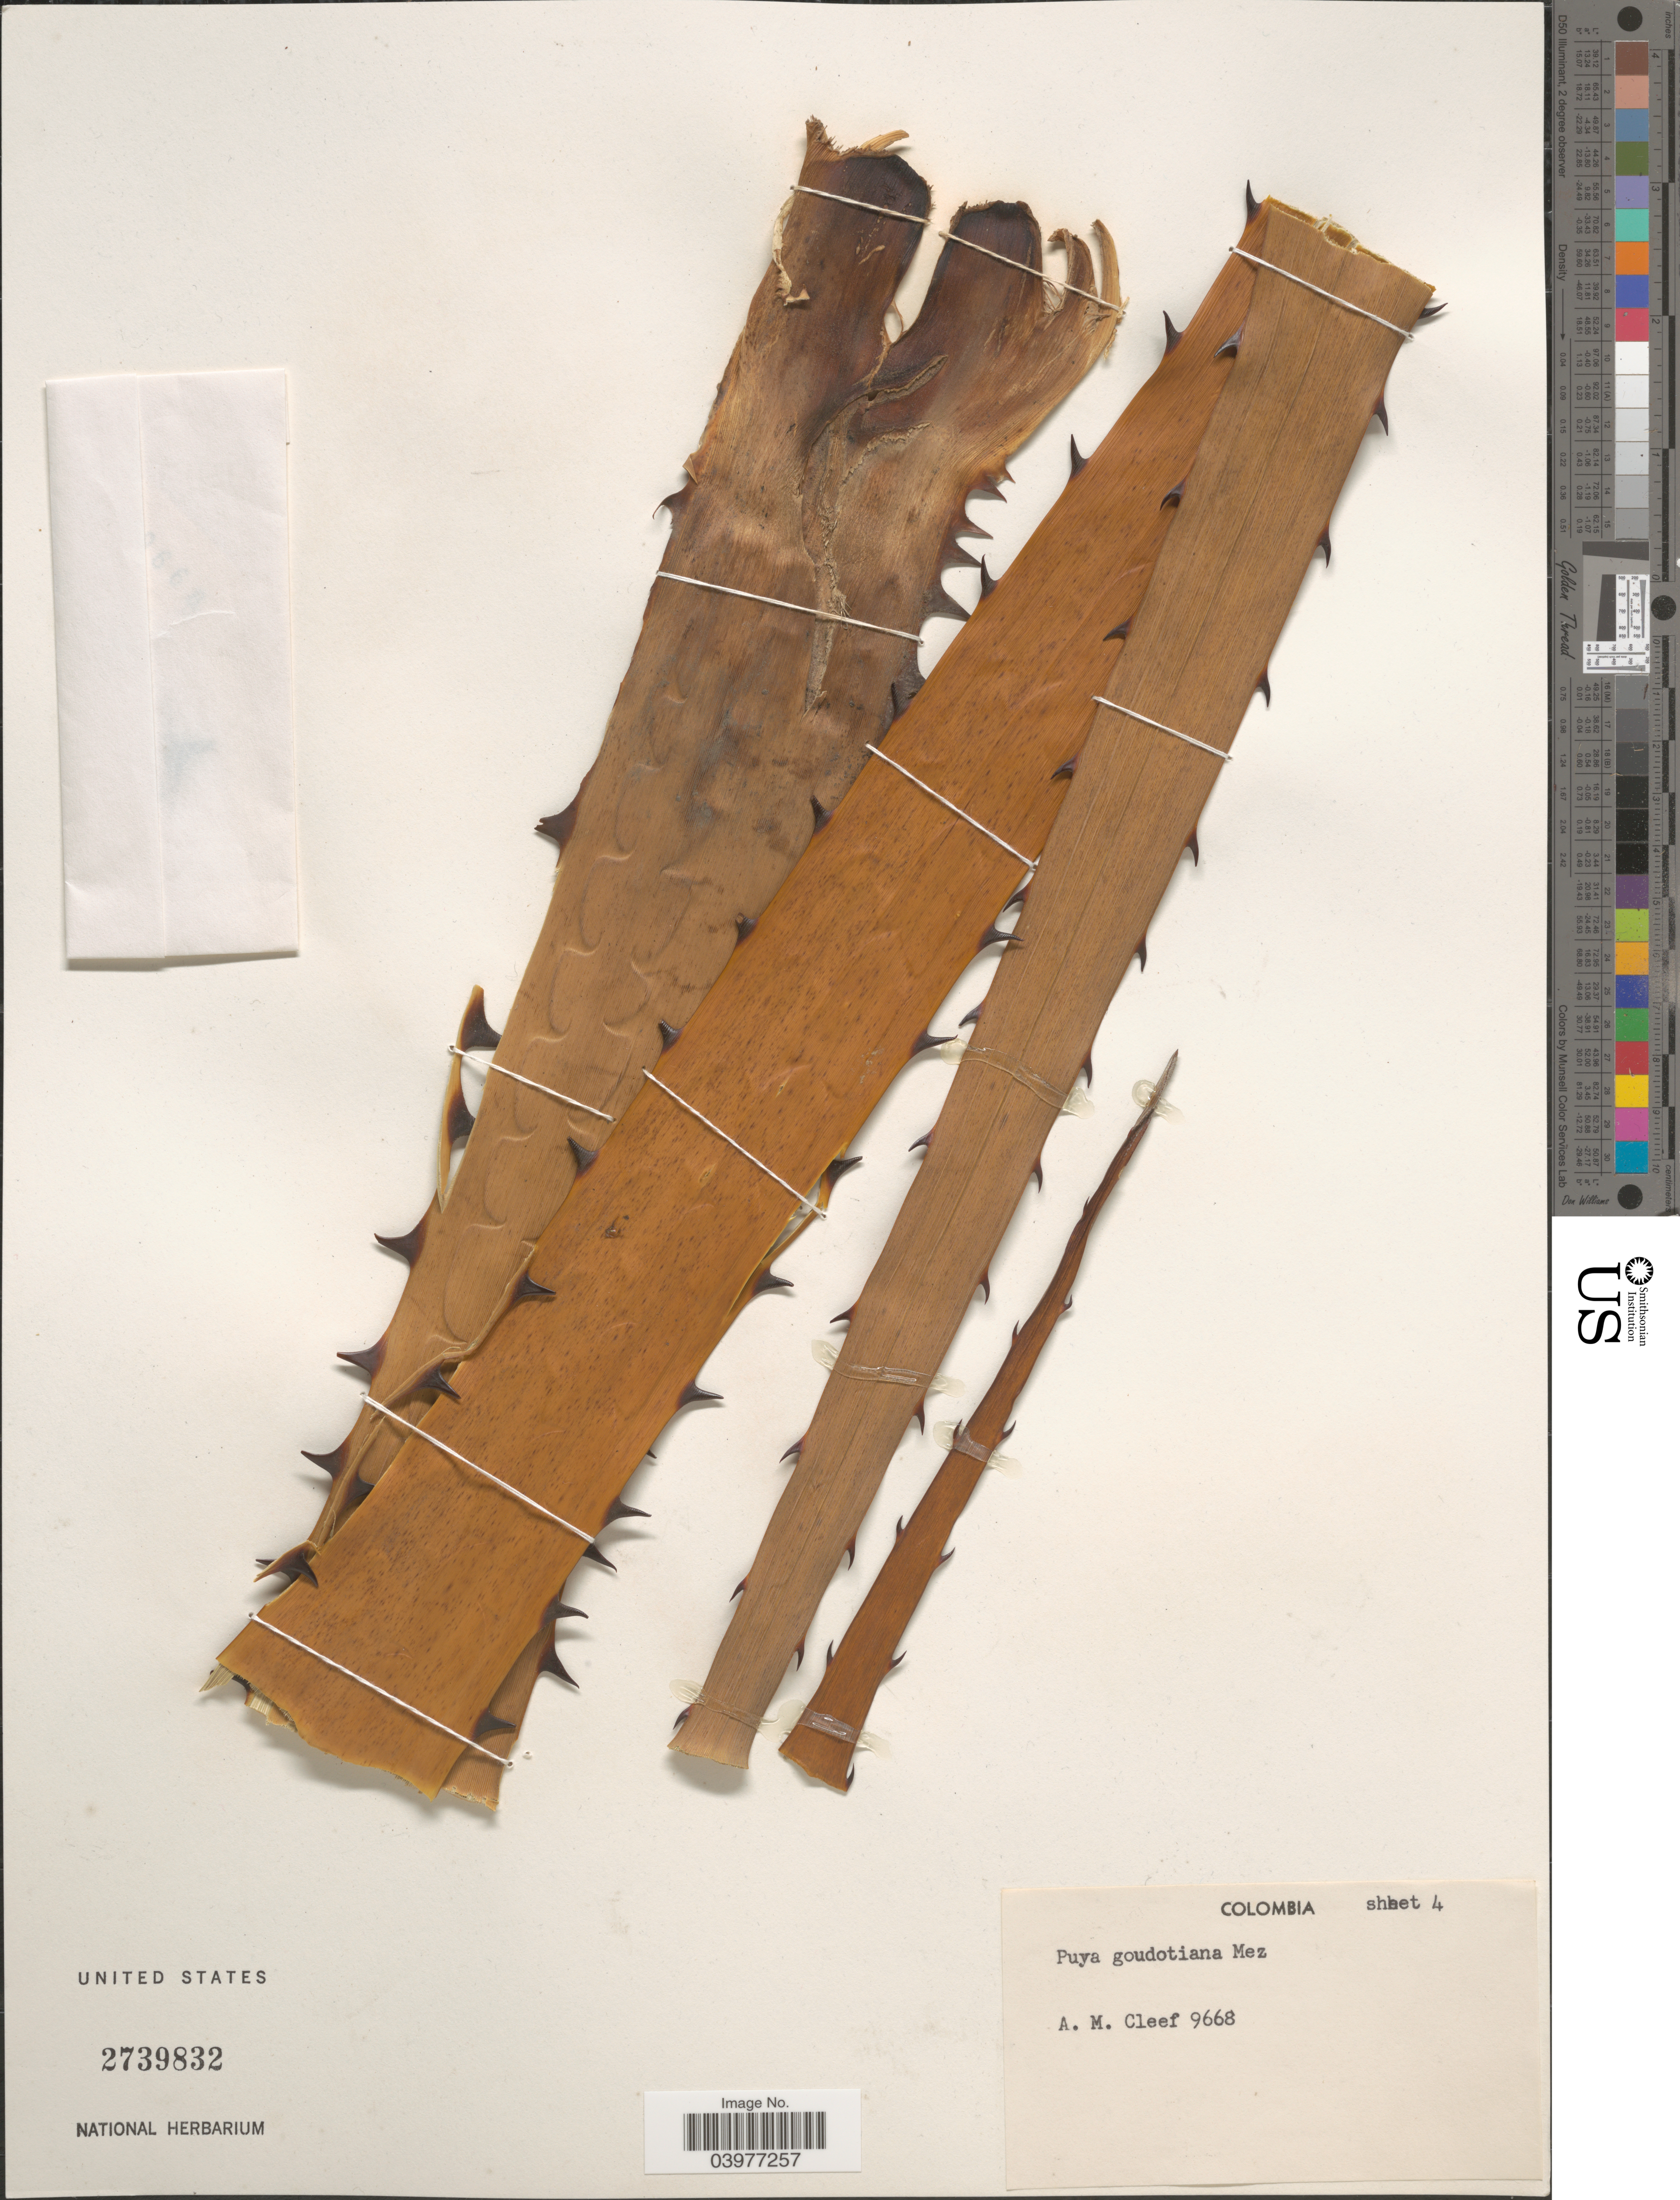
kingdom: Plantae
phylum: Tracheophyta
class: Liliopsida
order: Poales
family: Bromeliaceae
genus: Puya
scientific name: Puya goudotiana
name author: Mez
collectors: A. M. Cleef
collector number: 9668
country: Colombia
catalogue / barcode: US 2739832